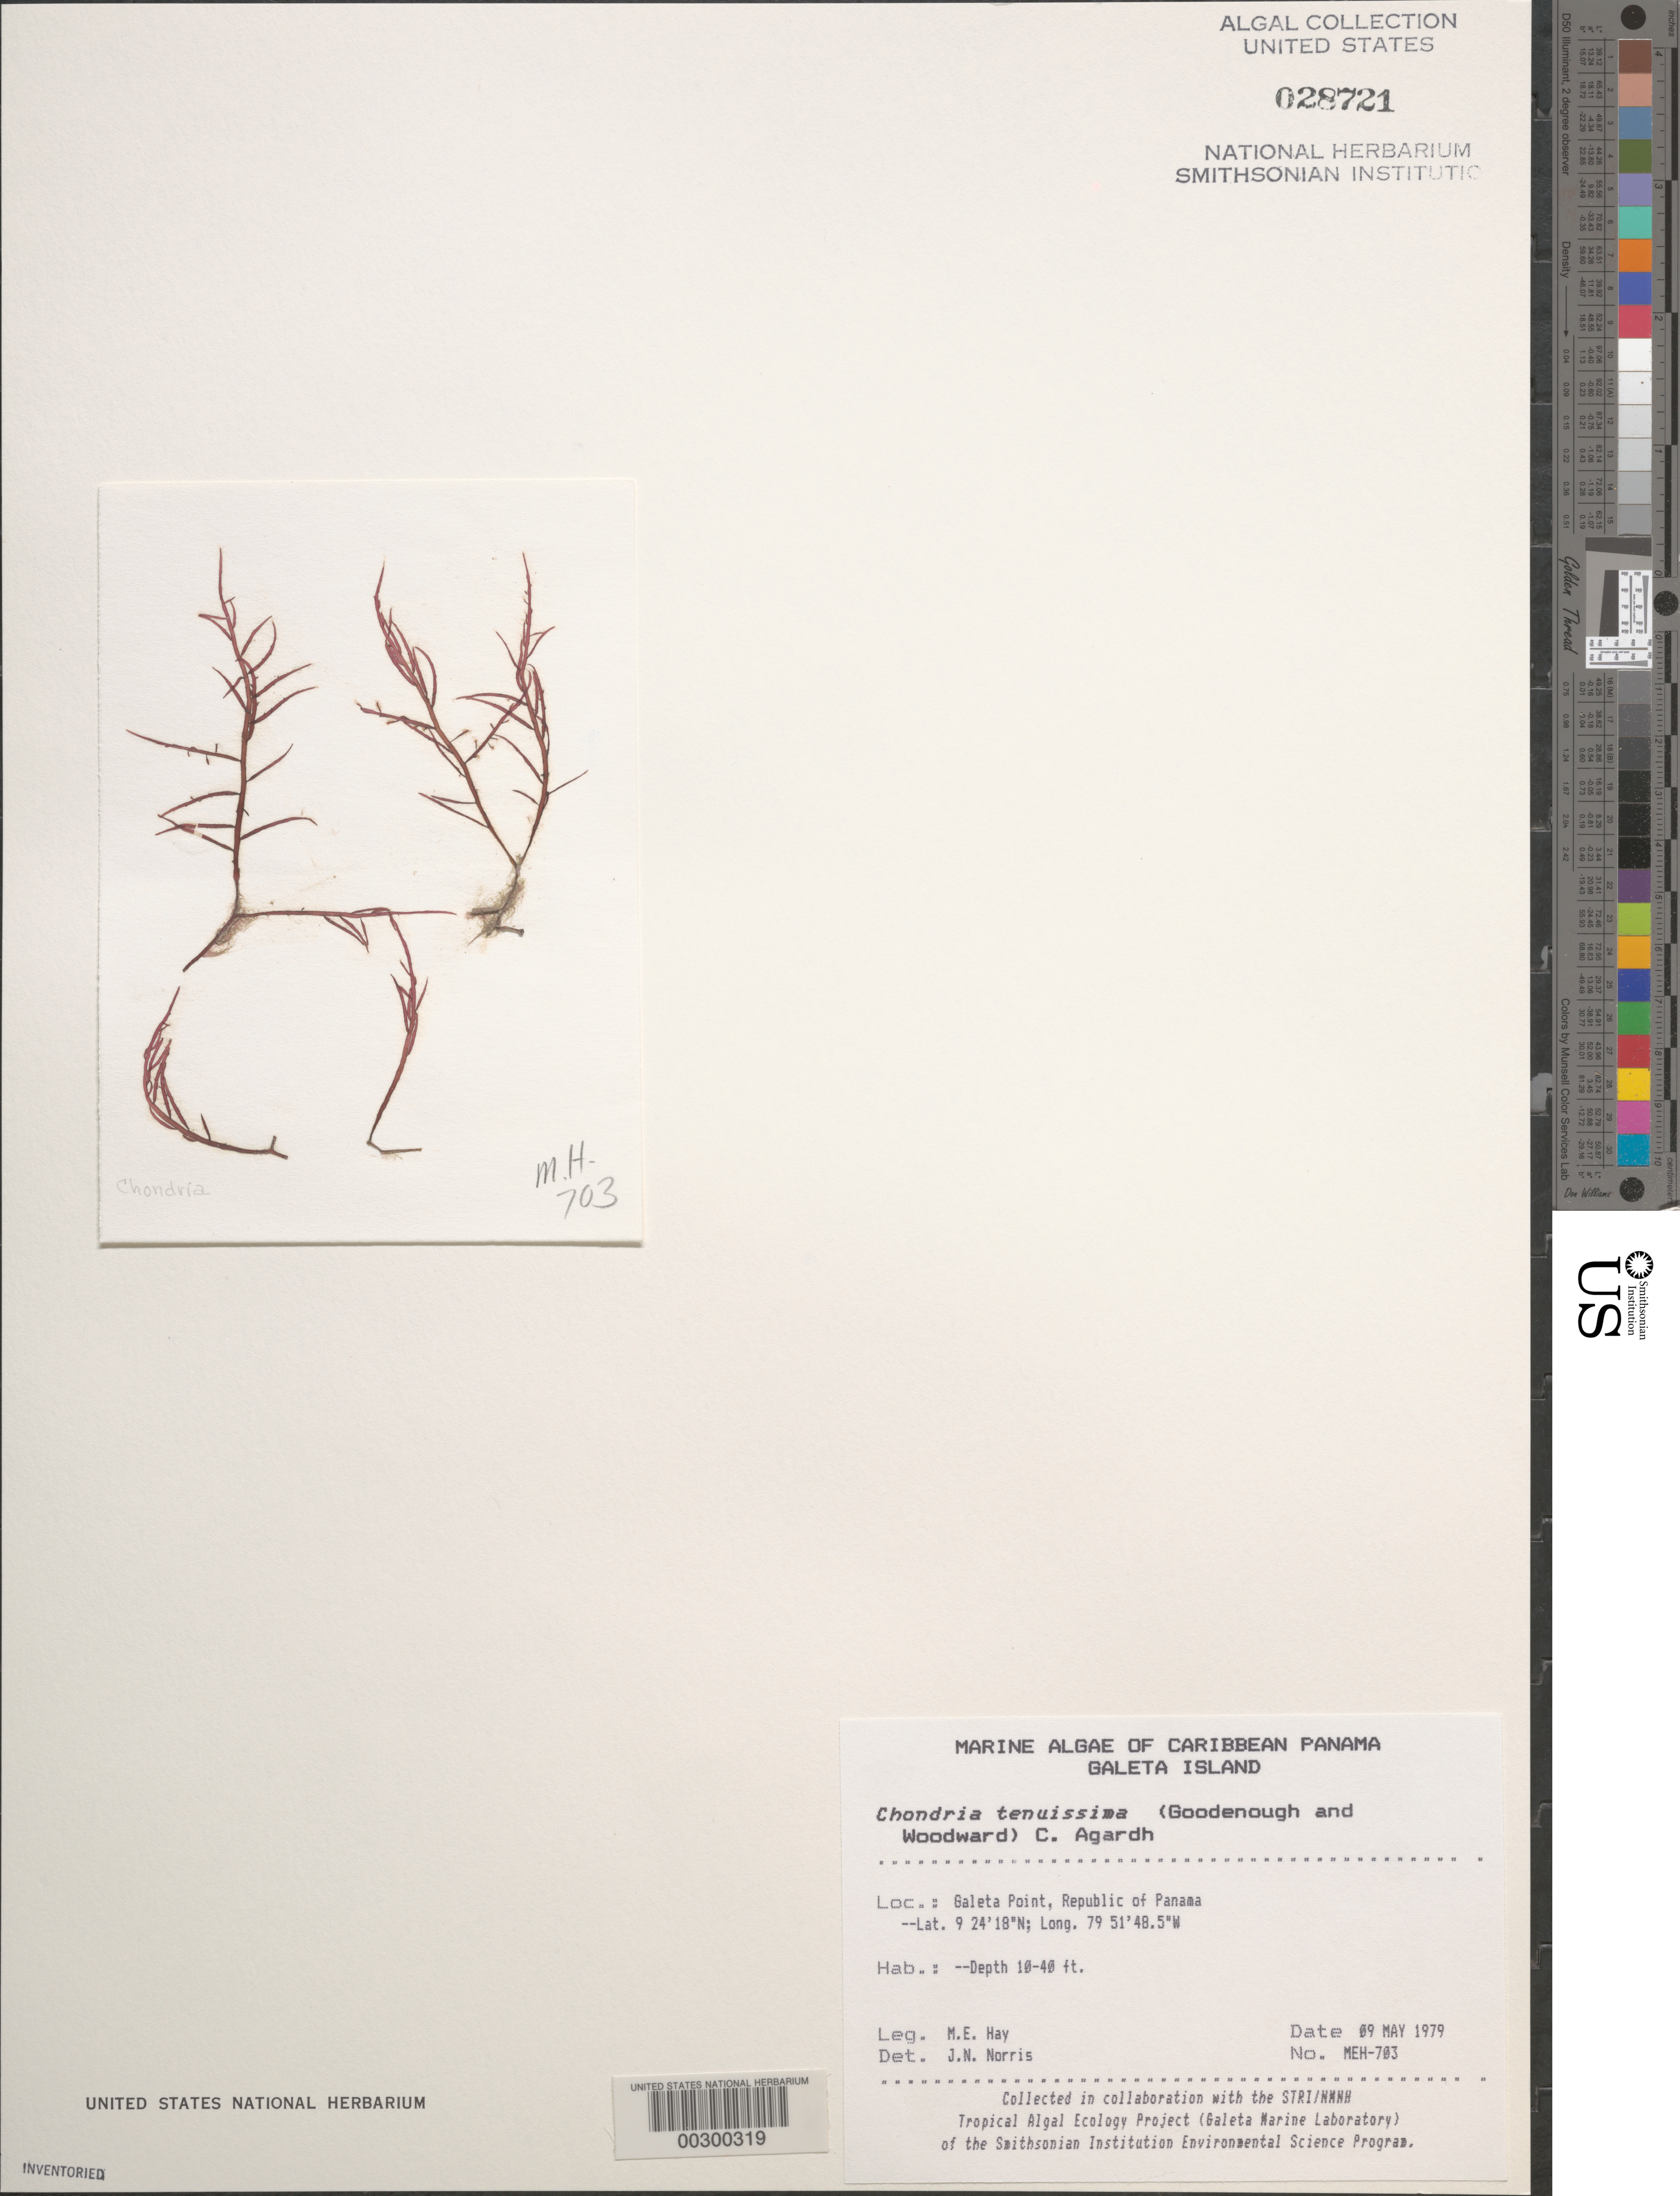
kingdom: Plantae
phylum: Rhodophyta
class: Florideophyceae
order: Ceramiales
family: Rhodomelaceae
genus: Chondria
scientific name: Chondria capillaris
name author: M.J. Wynne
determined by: Algae name updating Project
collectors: M. E. Hay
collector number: MEH-703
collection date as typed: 09 May 1979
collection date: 1979-05-09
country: Panama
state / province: Colón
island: Galeta Island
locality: Galeta Point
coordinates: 9 24' 18" N, 79 51' 48.5" W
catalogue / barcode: US 28721